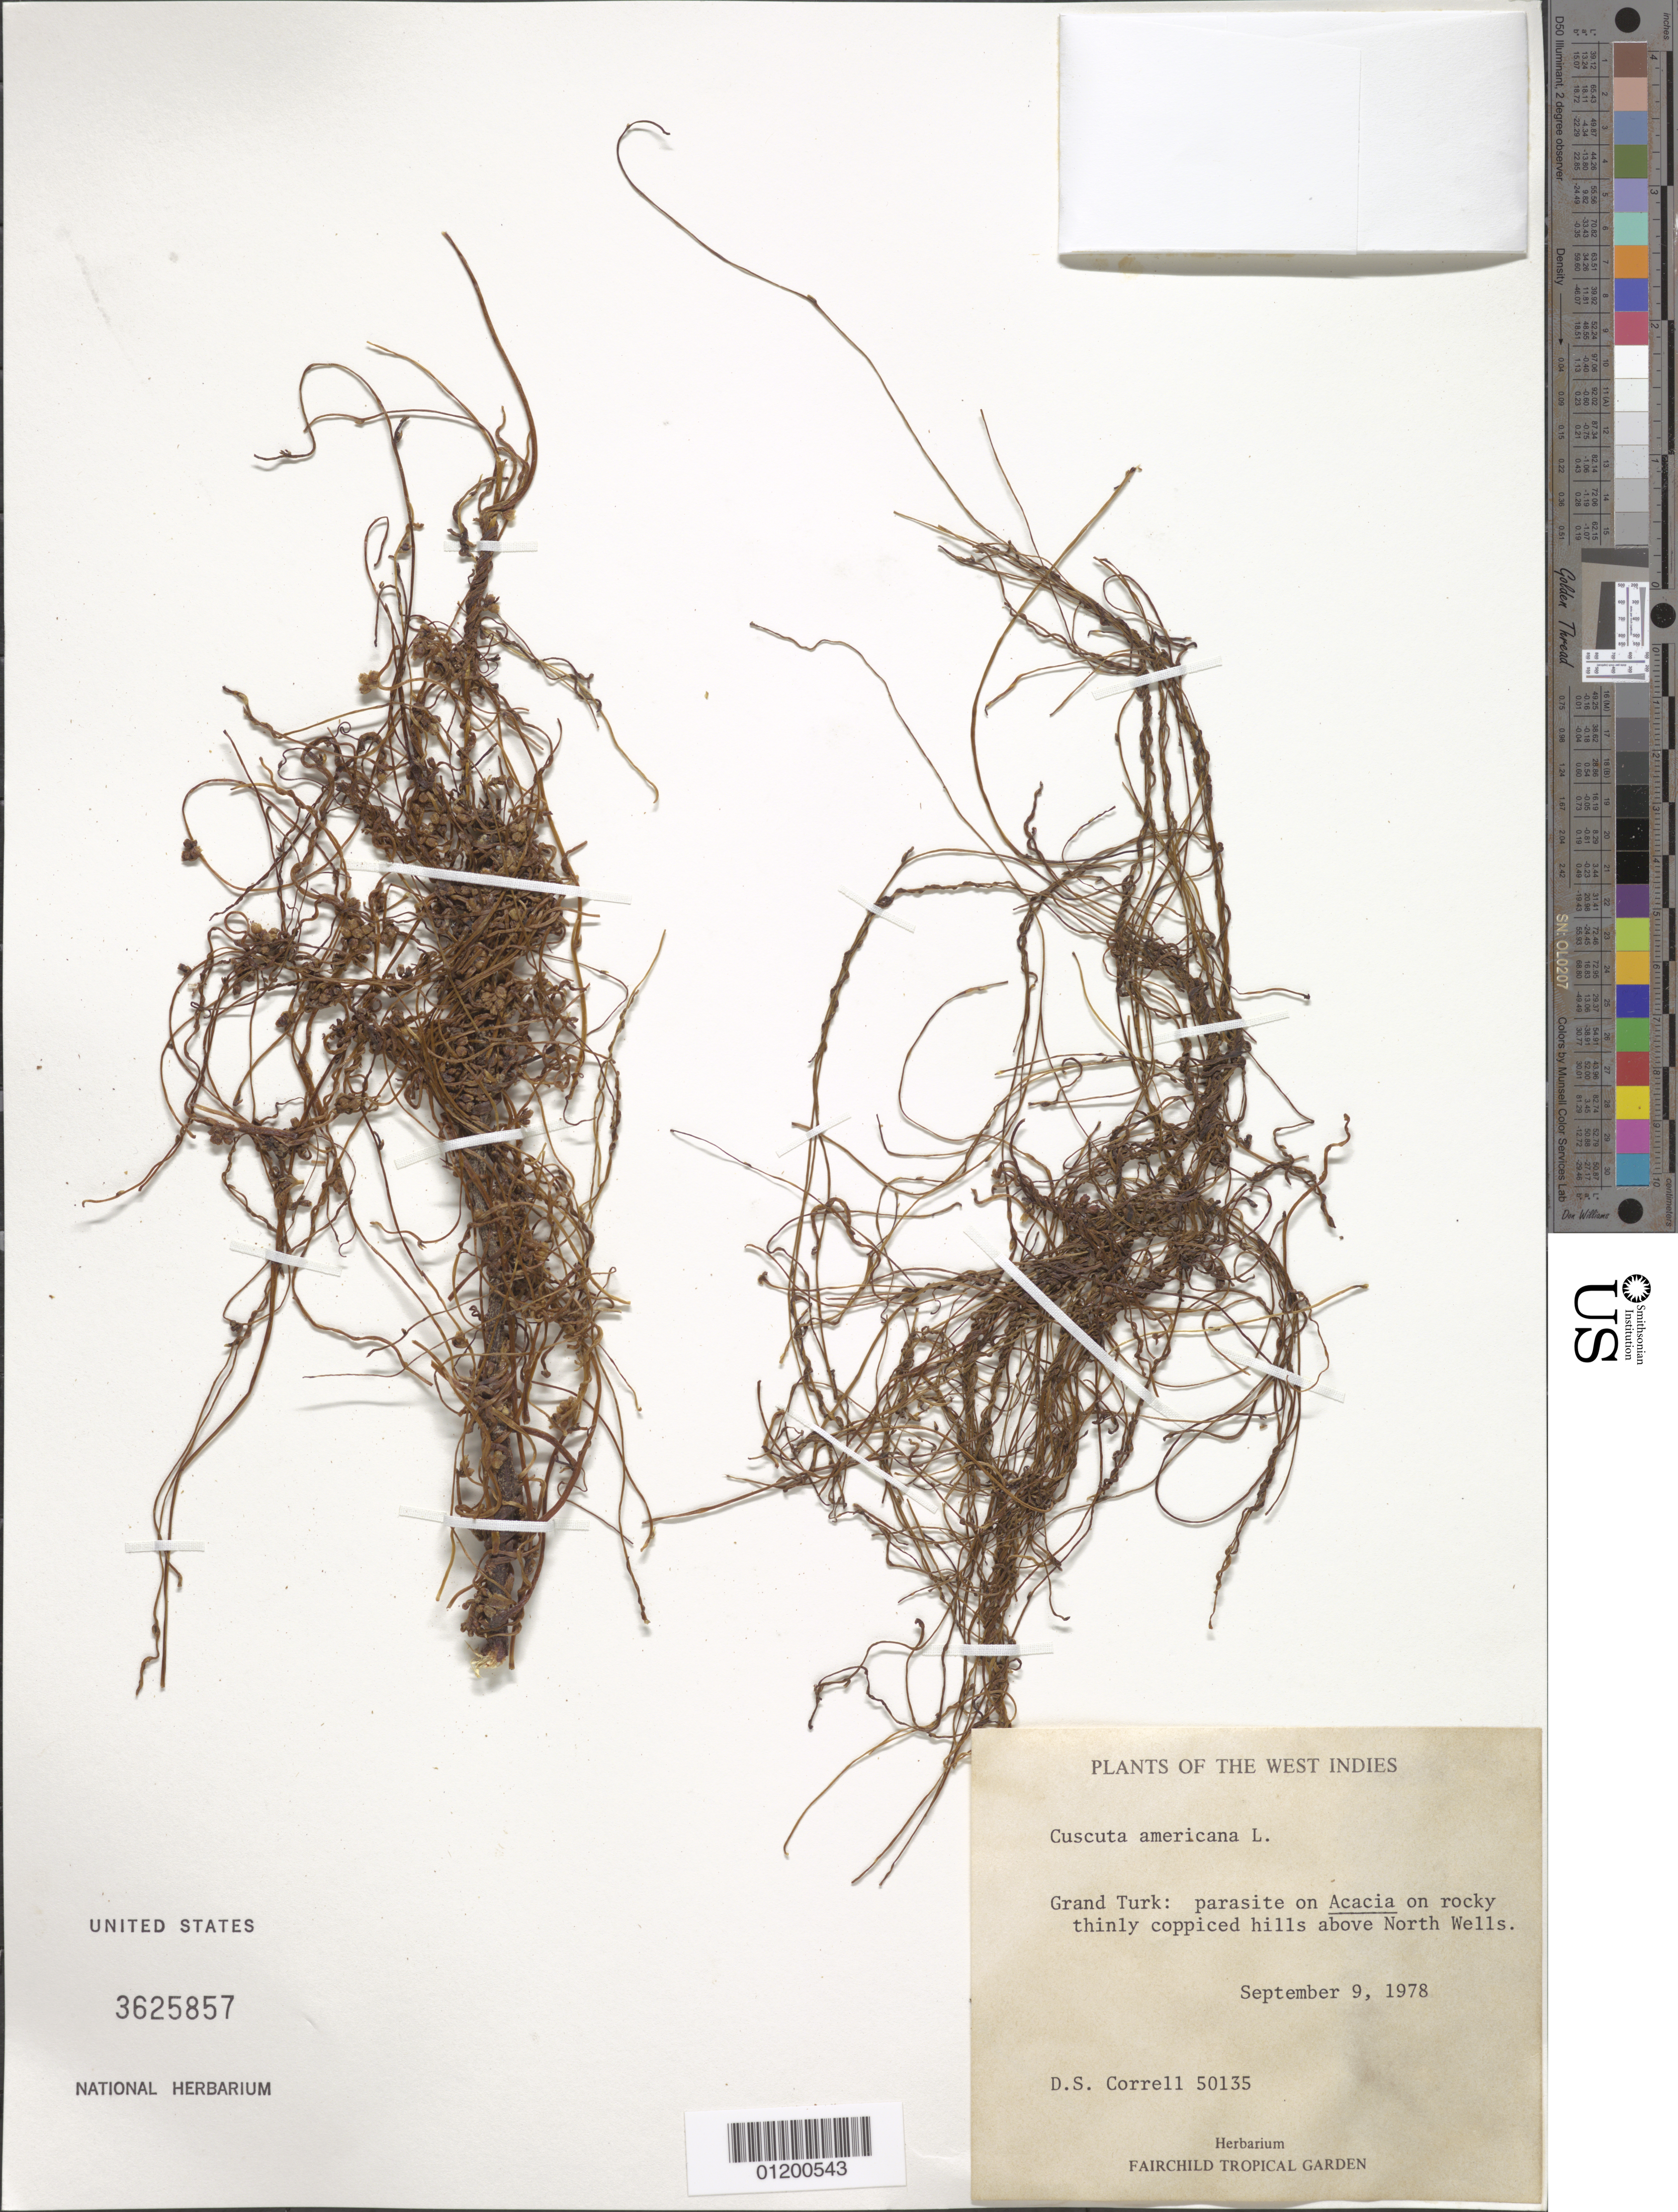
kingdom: Plantae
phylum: Tracheophyta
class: Magnoliopsida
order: Solanales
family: Convolvulaceae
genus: Cuscuta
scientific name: Cuscuta americana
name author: L.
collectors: D. S. Correll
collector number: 50135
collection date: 1978-09-09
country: Bahamas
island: Grand Turk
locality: Parasite on acacia on rocky thinly coppiced hills above North Wells.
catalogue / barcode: US 3625857